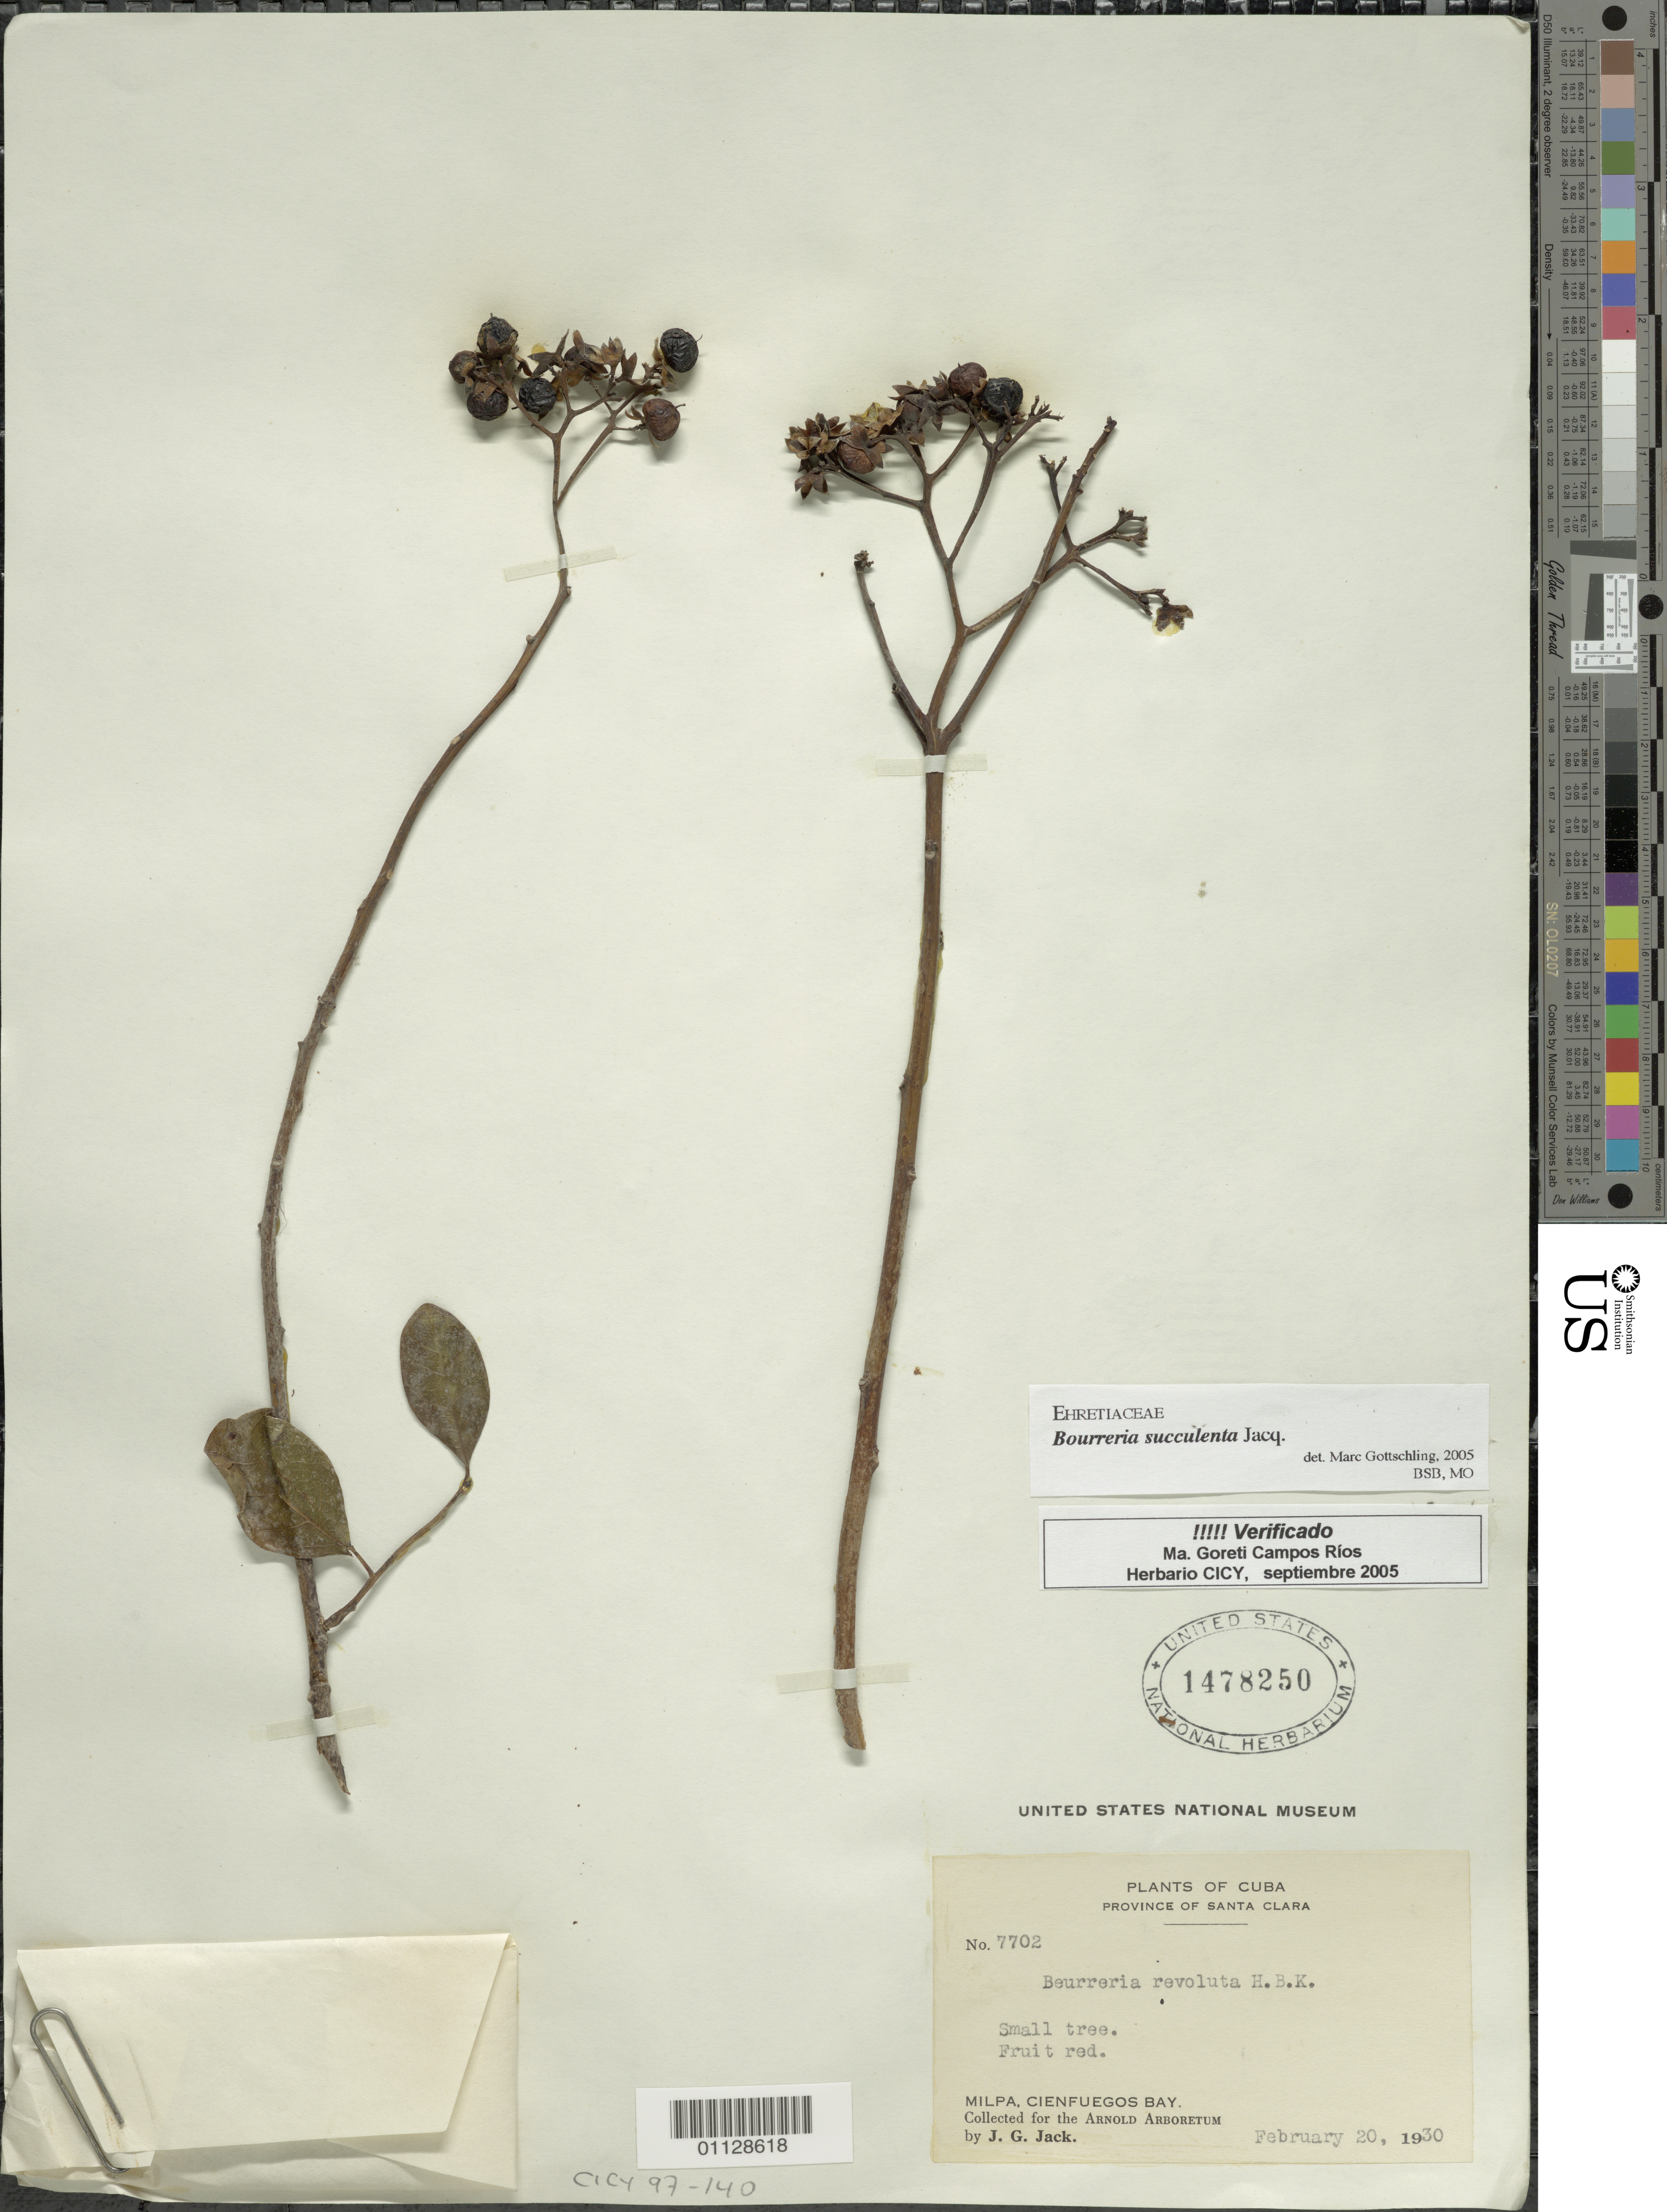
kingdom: Plantae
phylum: Tracheophyta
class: Magnoliopsida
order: Boraginales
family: Ehretiaceae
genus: Bourreria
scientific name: Bourreria succulenta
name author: Jacq.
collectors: J. G. Jack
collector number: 7702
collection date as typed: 20 Feb 1930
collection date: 1930-02-20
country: Cuba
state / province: Cienfuegos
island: Cuba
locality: Milpa, Cienfuegos Bay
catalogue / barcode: US 1478250